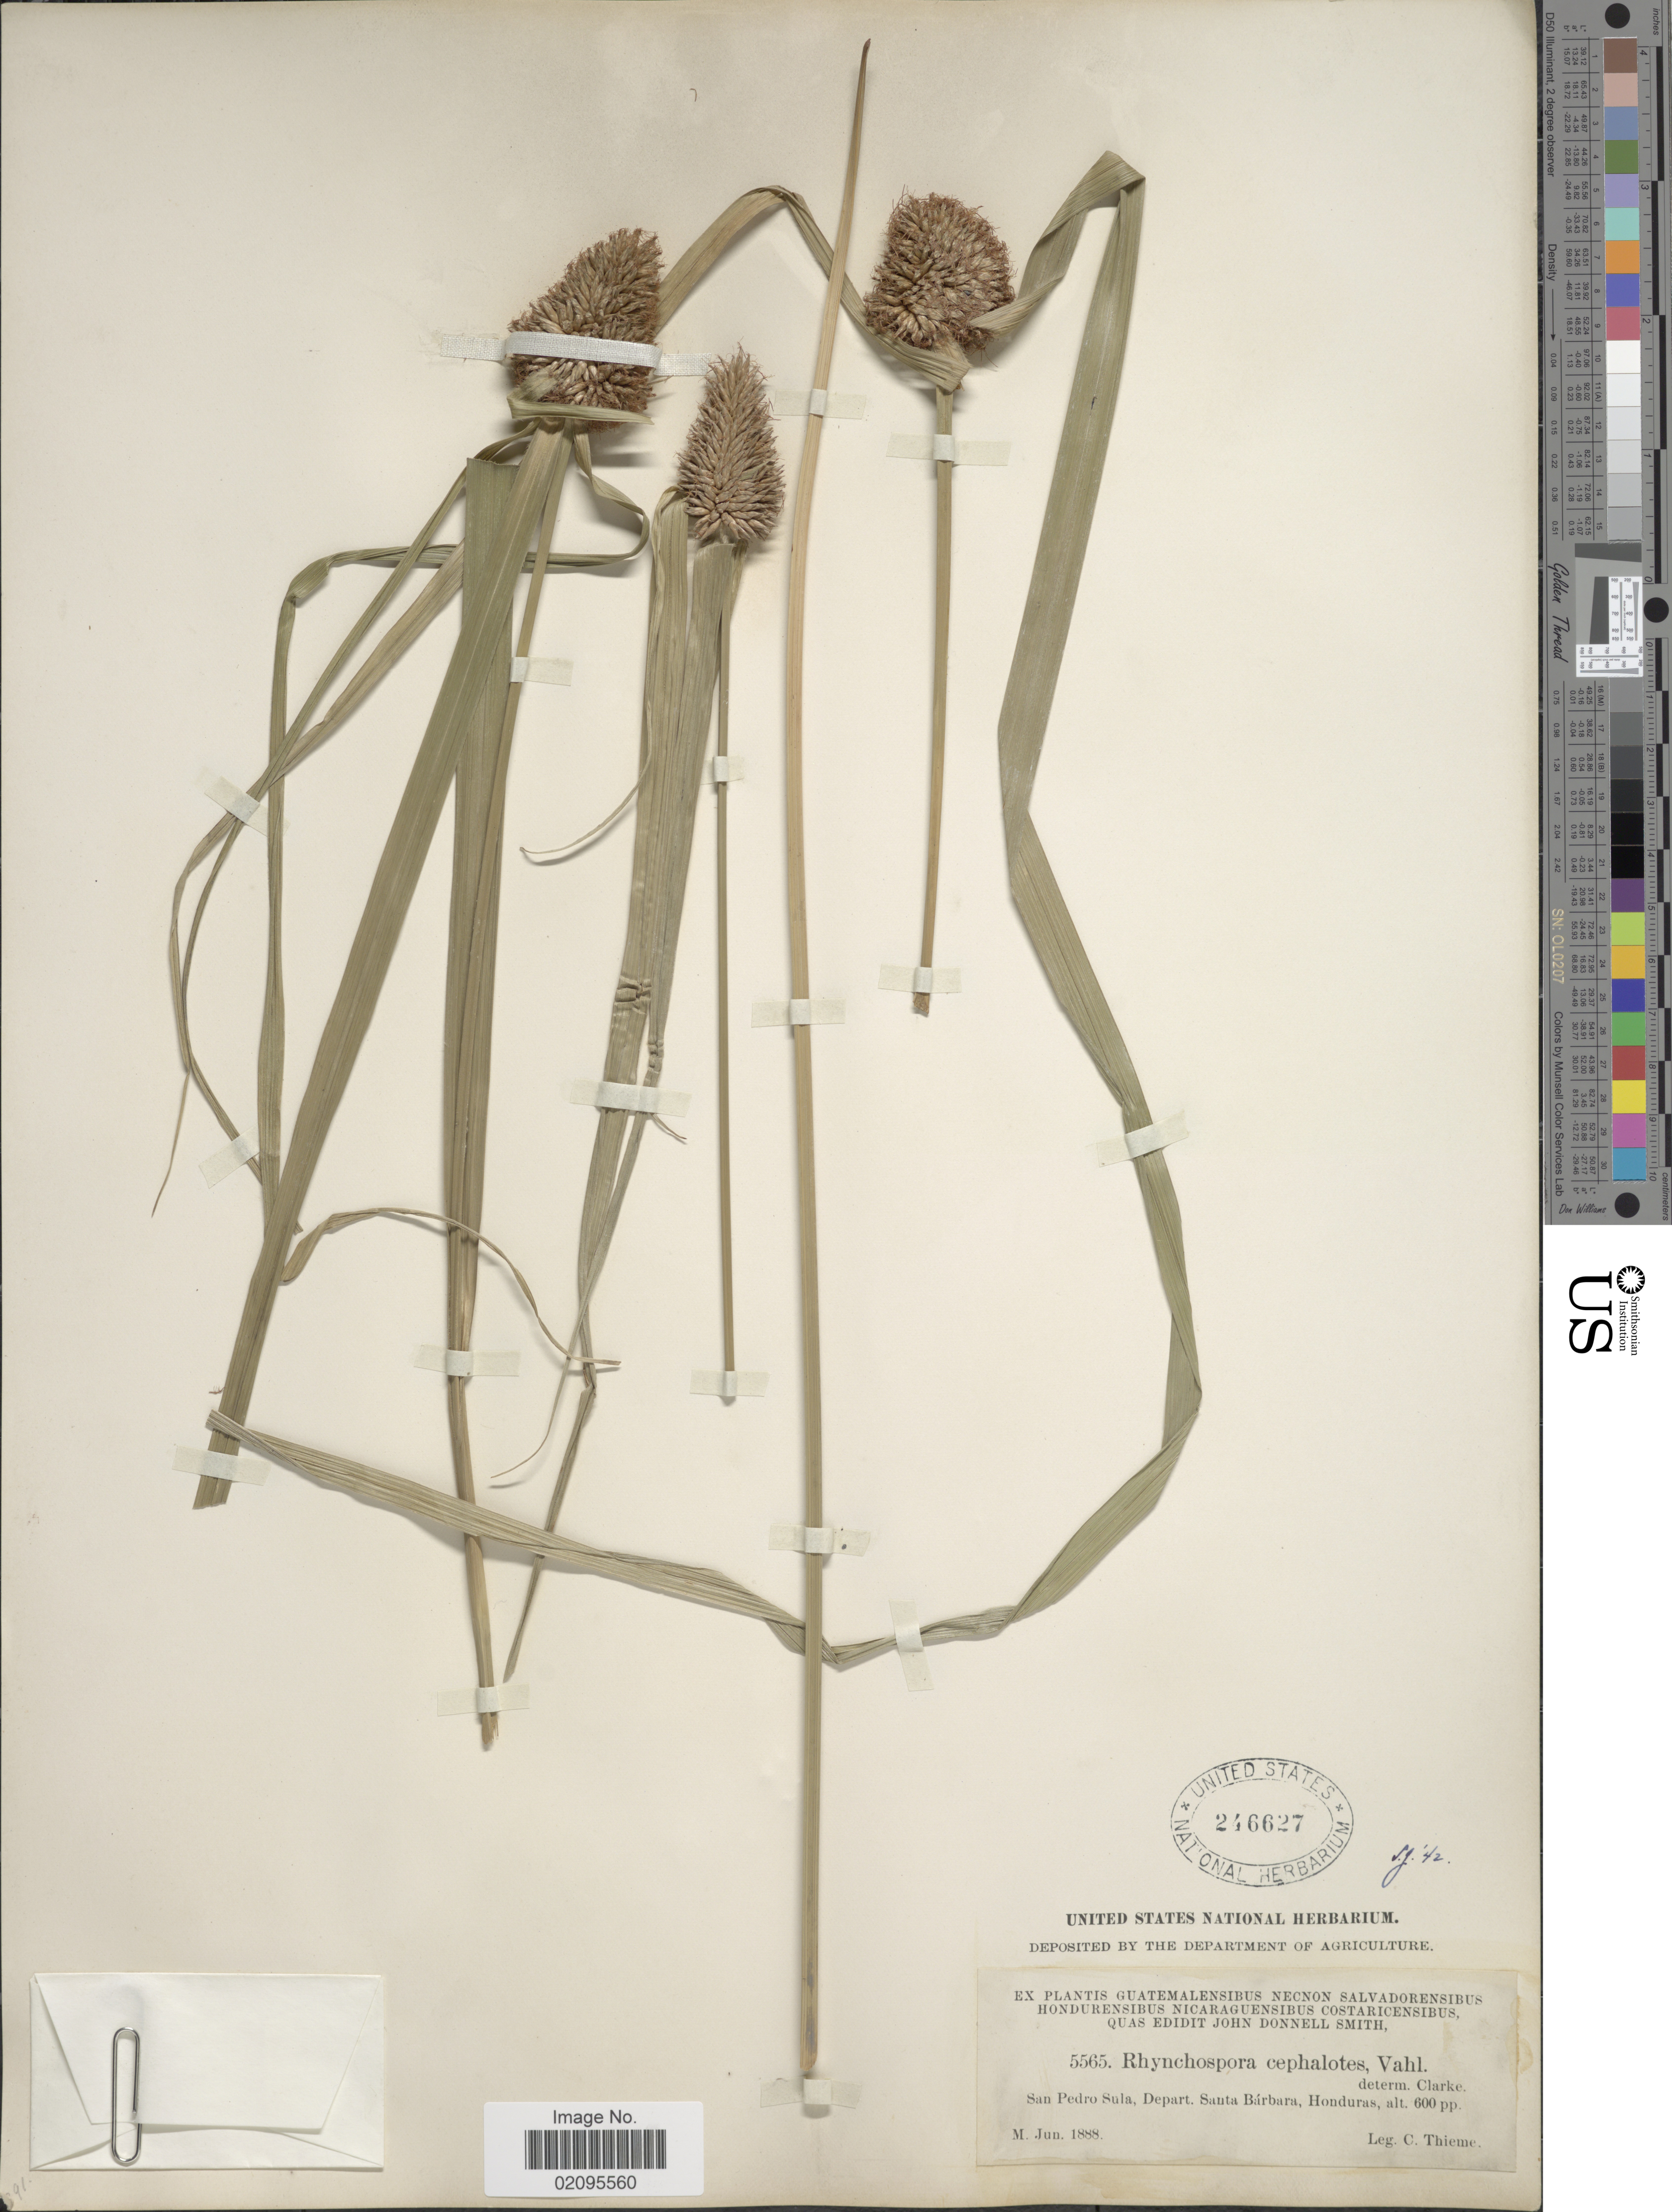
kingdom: Plantae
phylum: Tracheophyta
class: Liliopsida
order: Poales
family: Cyperaceae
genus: Rhynchospora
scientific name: Rhynchospora cephalotes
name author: (L.) Vahl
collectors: C. Thieme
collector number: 5565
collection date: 1888-06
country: Honduras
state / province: Santa Bárbara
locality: San Pedro Sula.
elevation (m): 183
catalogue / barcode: US 246627